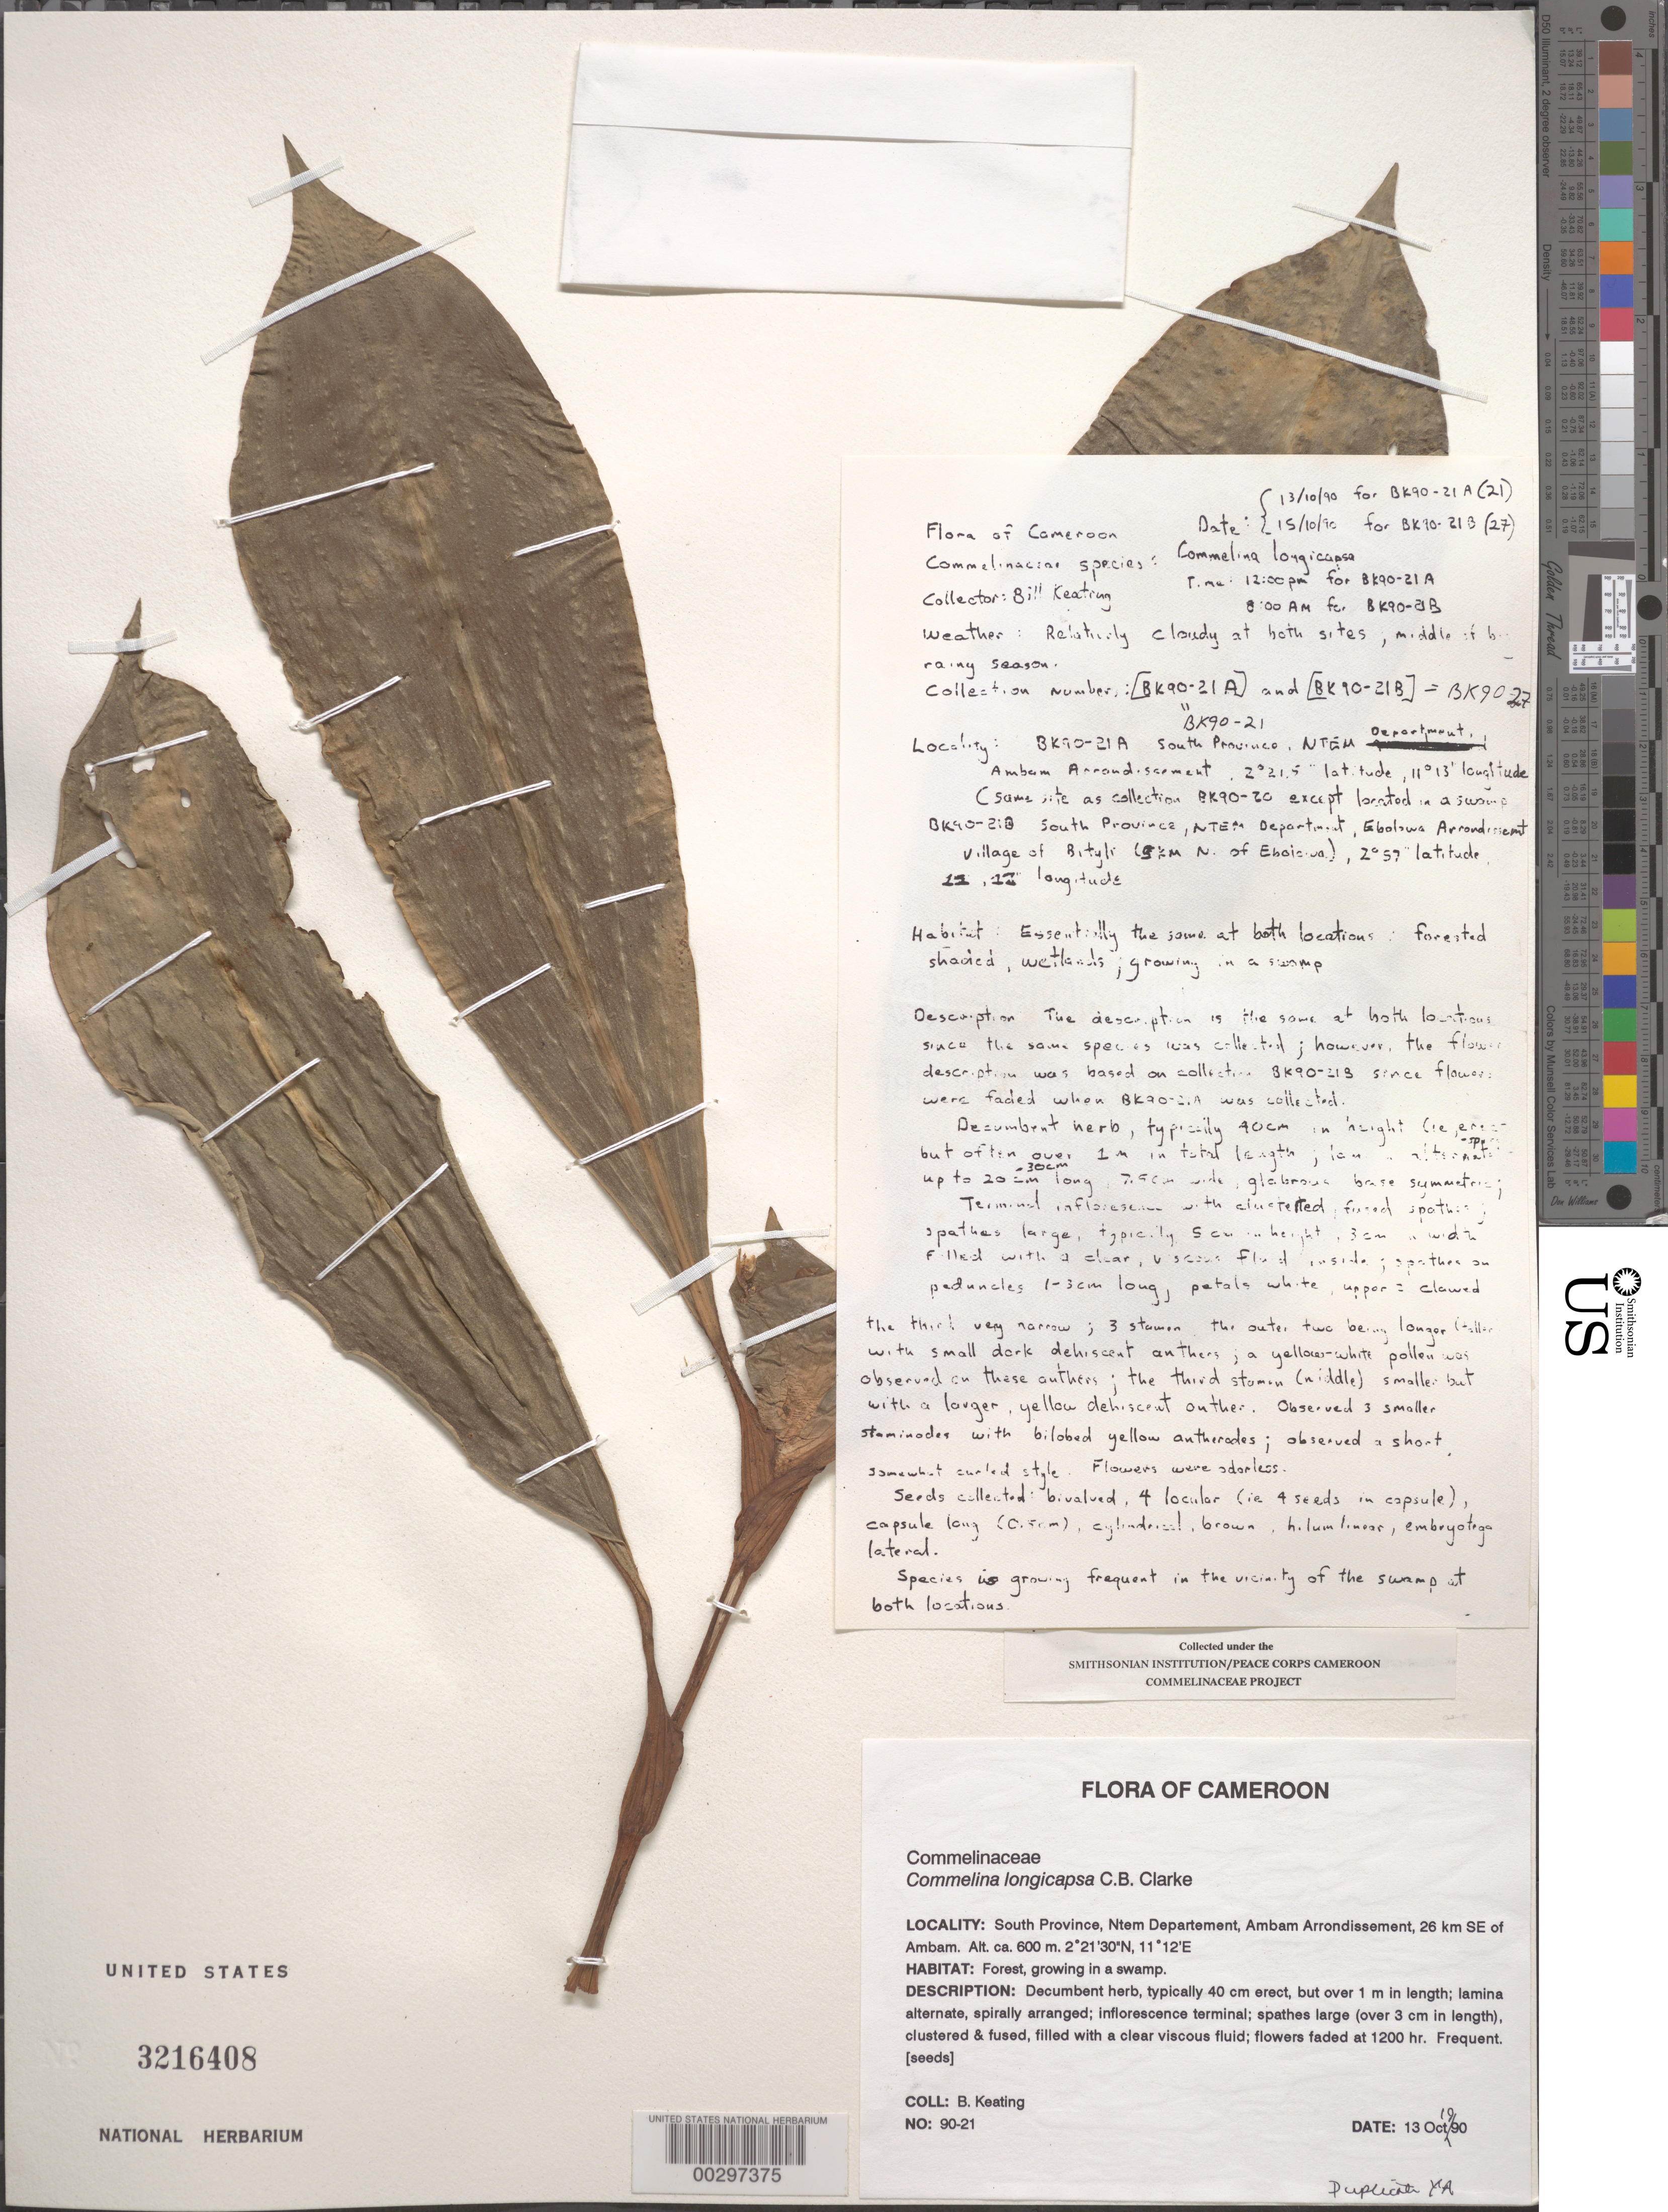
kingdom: Plantae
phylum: Tracheophyta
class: Liliopsida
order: Commelinales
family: Commelinaceae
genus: Commelina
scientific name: Commelina longicapsa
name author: C.B. Clarke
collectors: B. Keating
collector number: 90-21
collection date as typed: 13 Oct 1990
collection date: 1990-10-13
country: Cameroon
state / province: Sud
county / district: Ntem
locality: Ntem, ambam arrondissement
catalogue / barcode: US 3216408